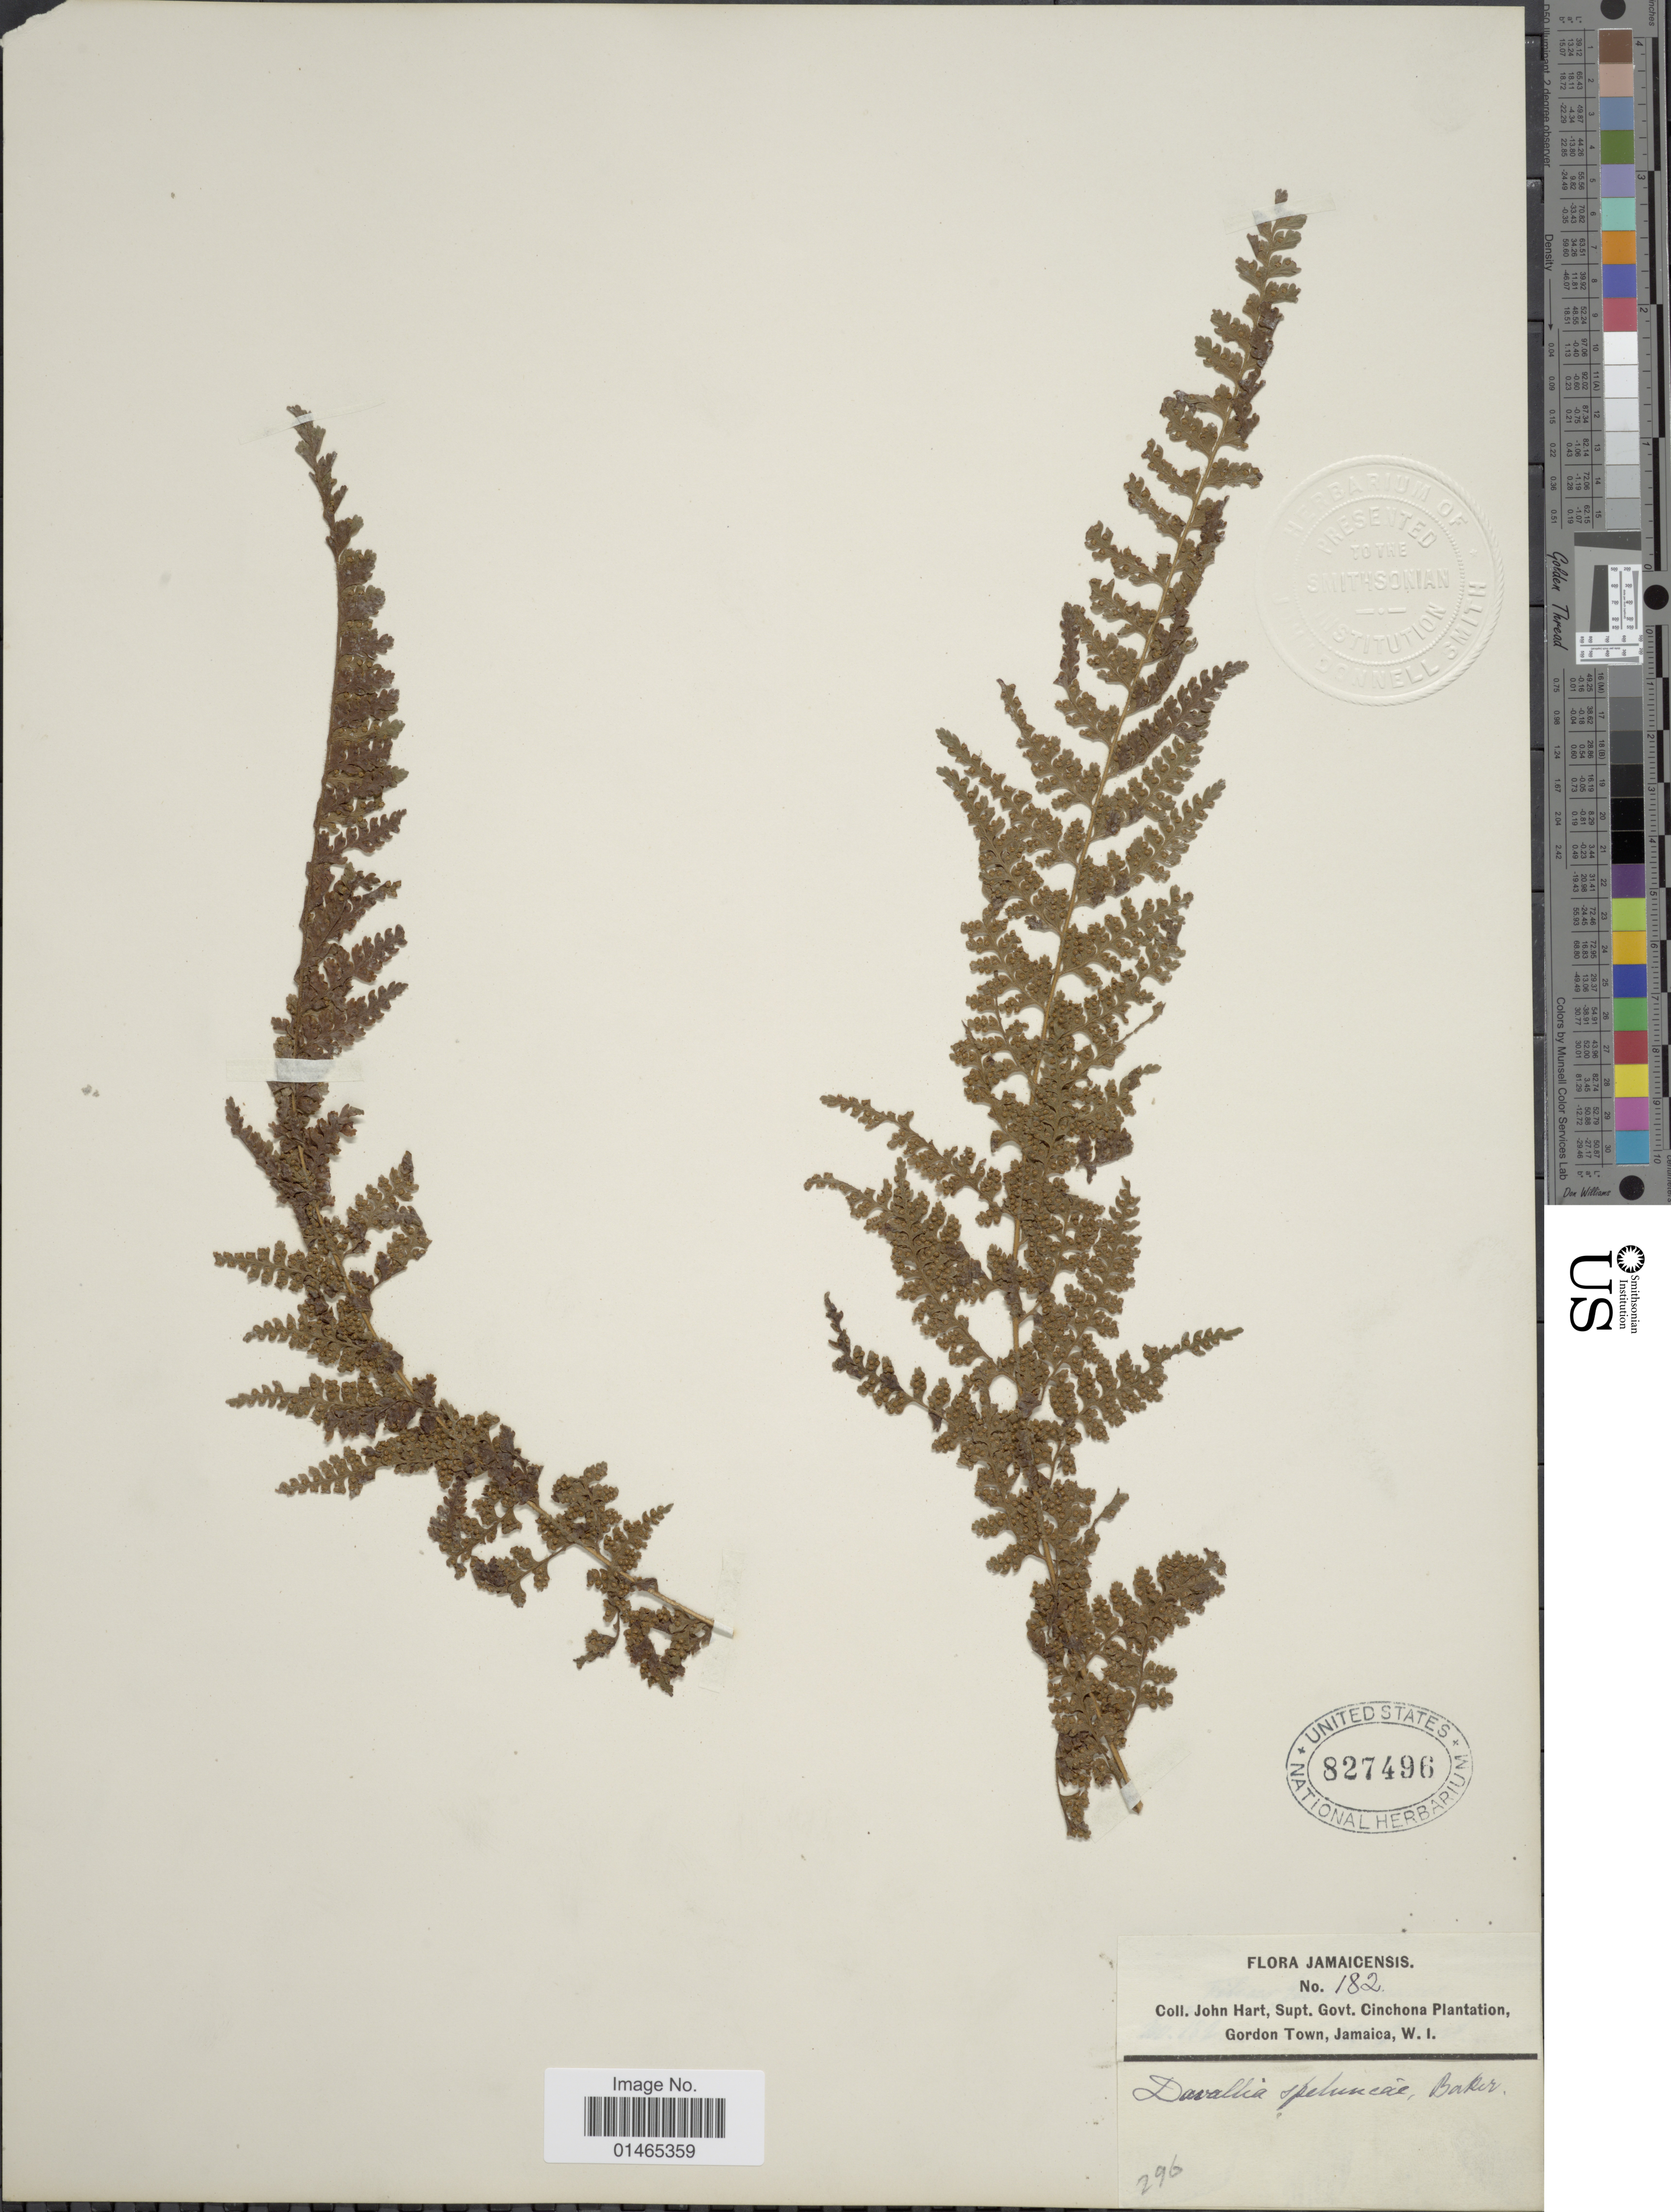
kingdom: Plantae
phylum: Tracheophyta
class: Polypodiopsida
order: Polypodiales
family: Dennstaedtiaceae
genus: Microlepia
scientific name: Microlepia jamaicensis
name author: (Hook.) Fée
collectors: J. H. Hart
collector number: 182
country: Jamaica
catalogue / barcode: US 827496